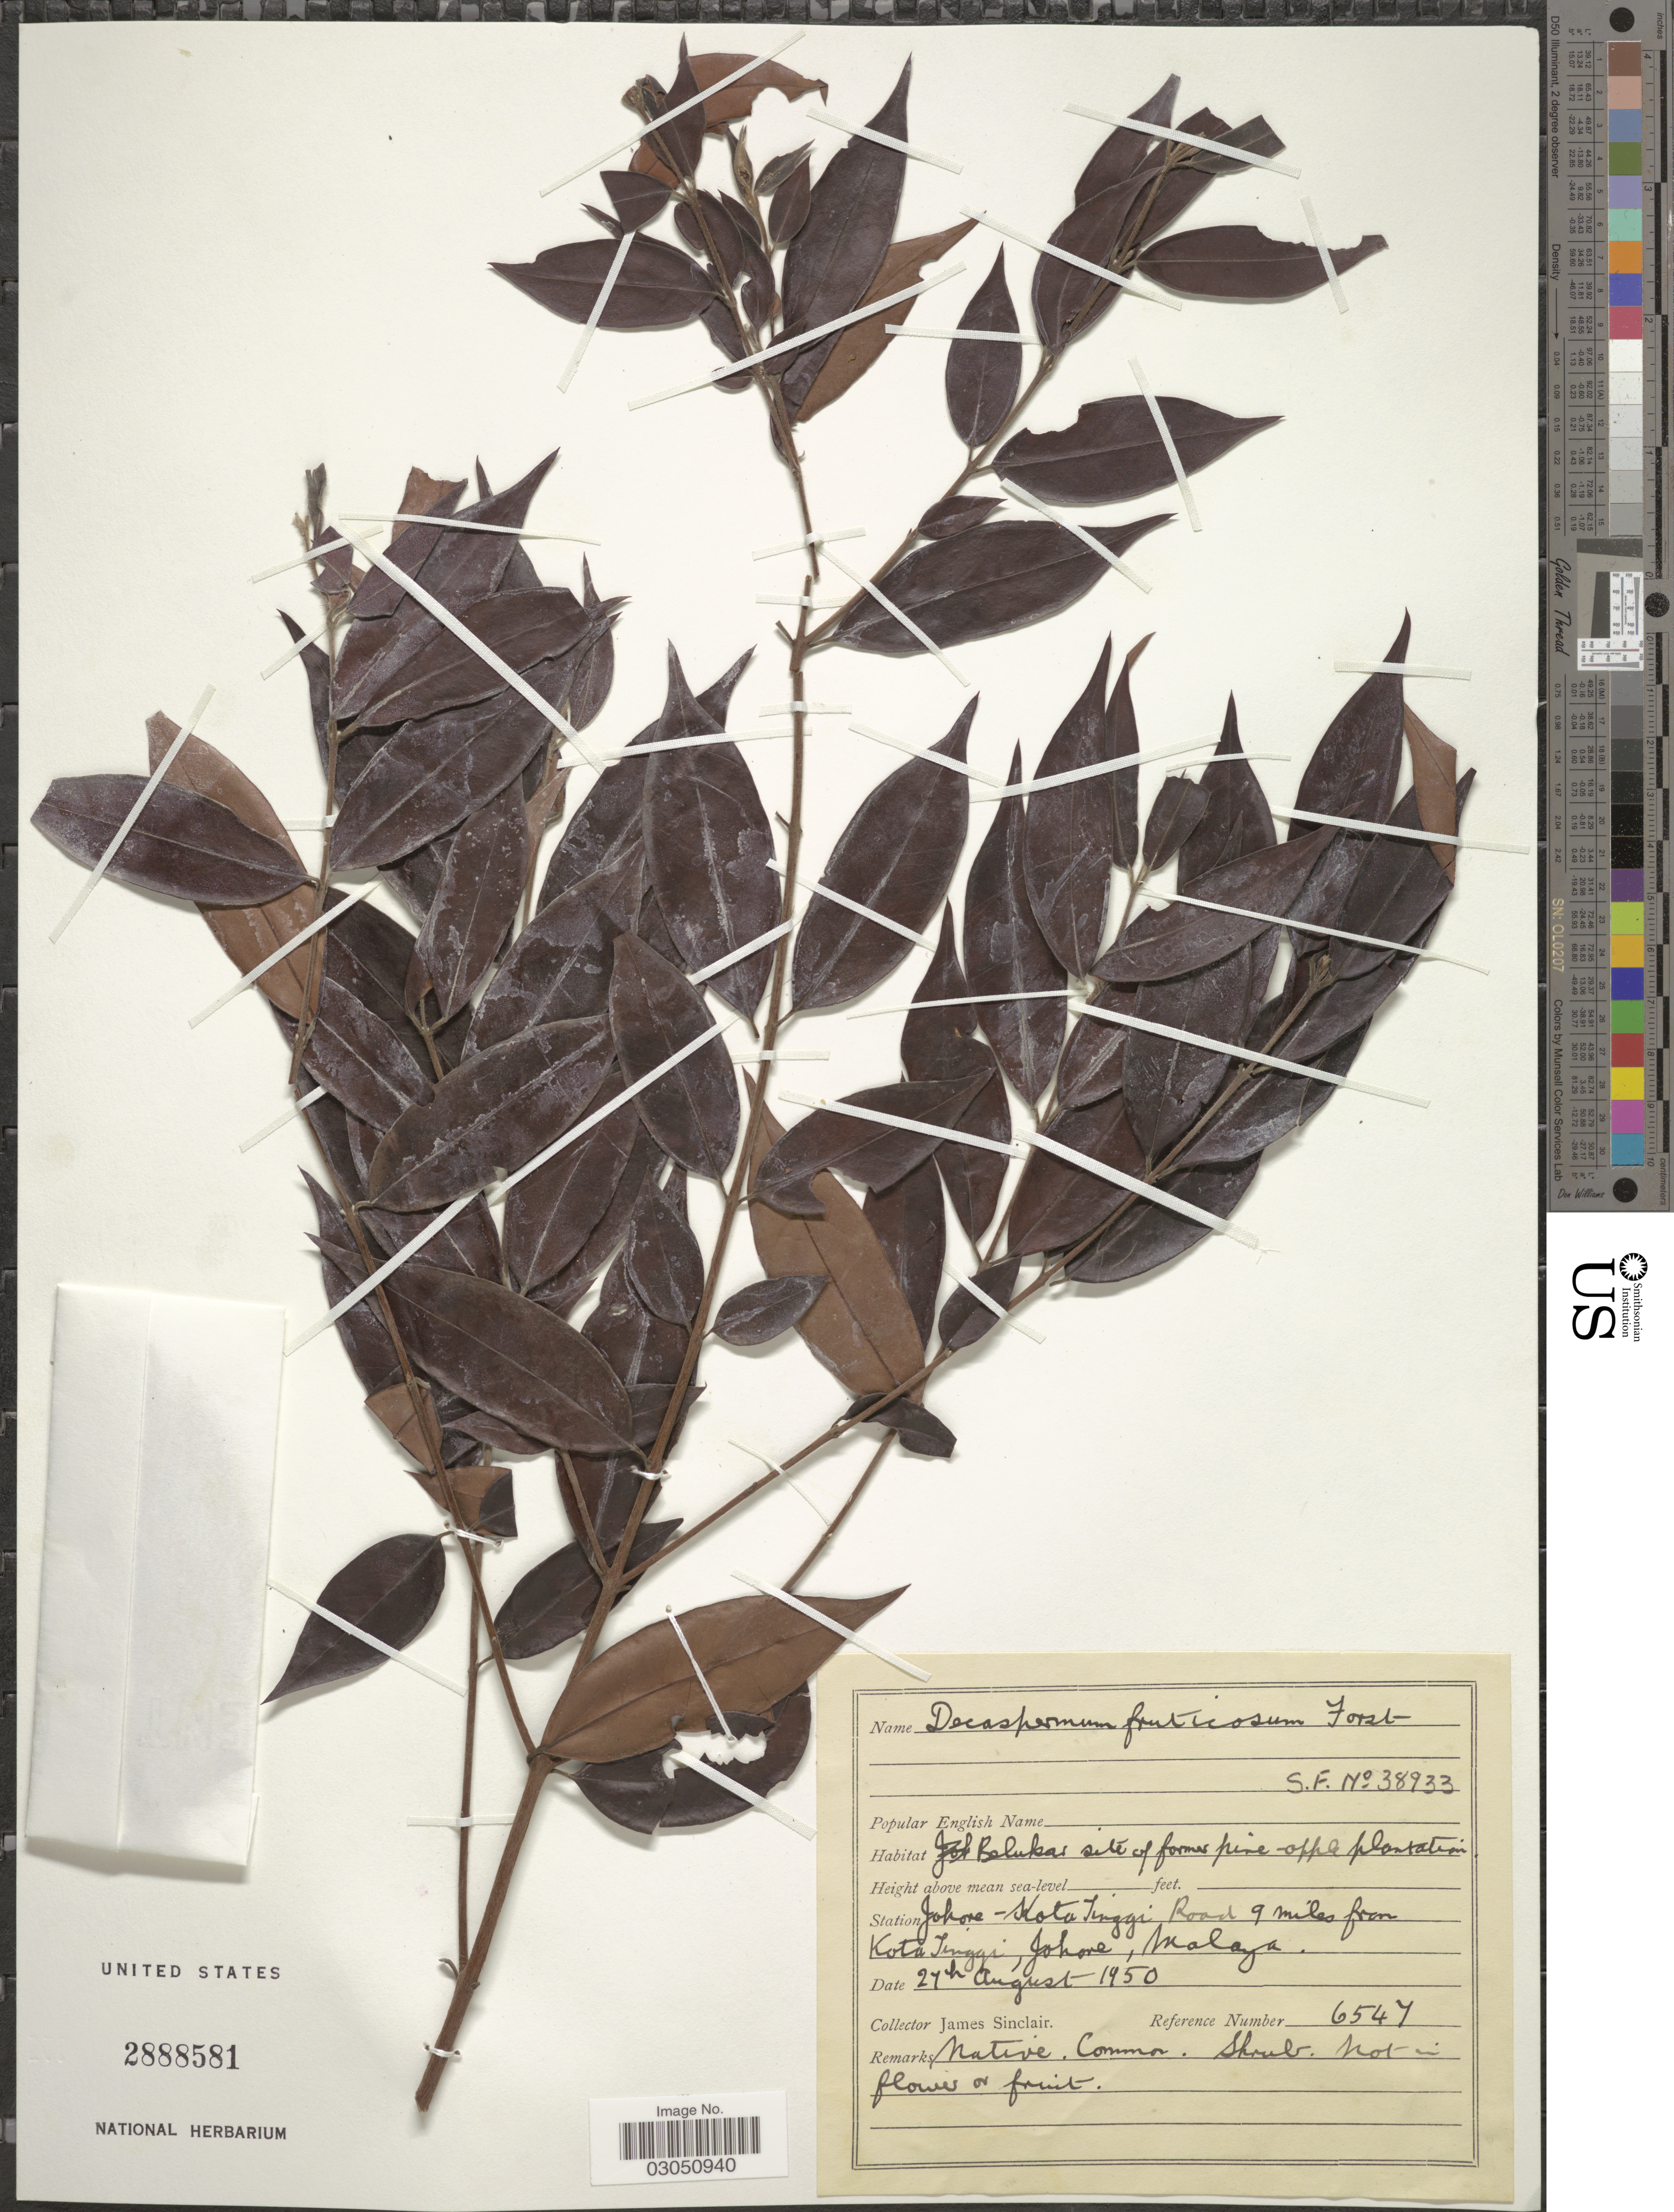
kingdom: Plantae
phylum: Tracheophyta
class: Magnoliopsida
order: Myrtales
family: Myrtaceae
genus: Decaspermum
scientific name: Decaspermum gracilentum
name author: (Hance) Merr. & L.M. Perry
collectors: J. Sinclair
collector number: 6547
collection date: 1950-08-27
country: Malaysia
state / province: Johor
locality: Station Johore - Kota Tinggi Road 9 miles from Kota Jinggi , Johore, Malaya.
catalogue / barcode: US 2888581